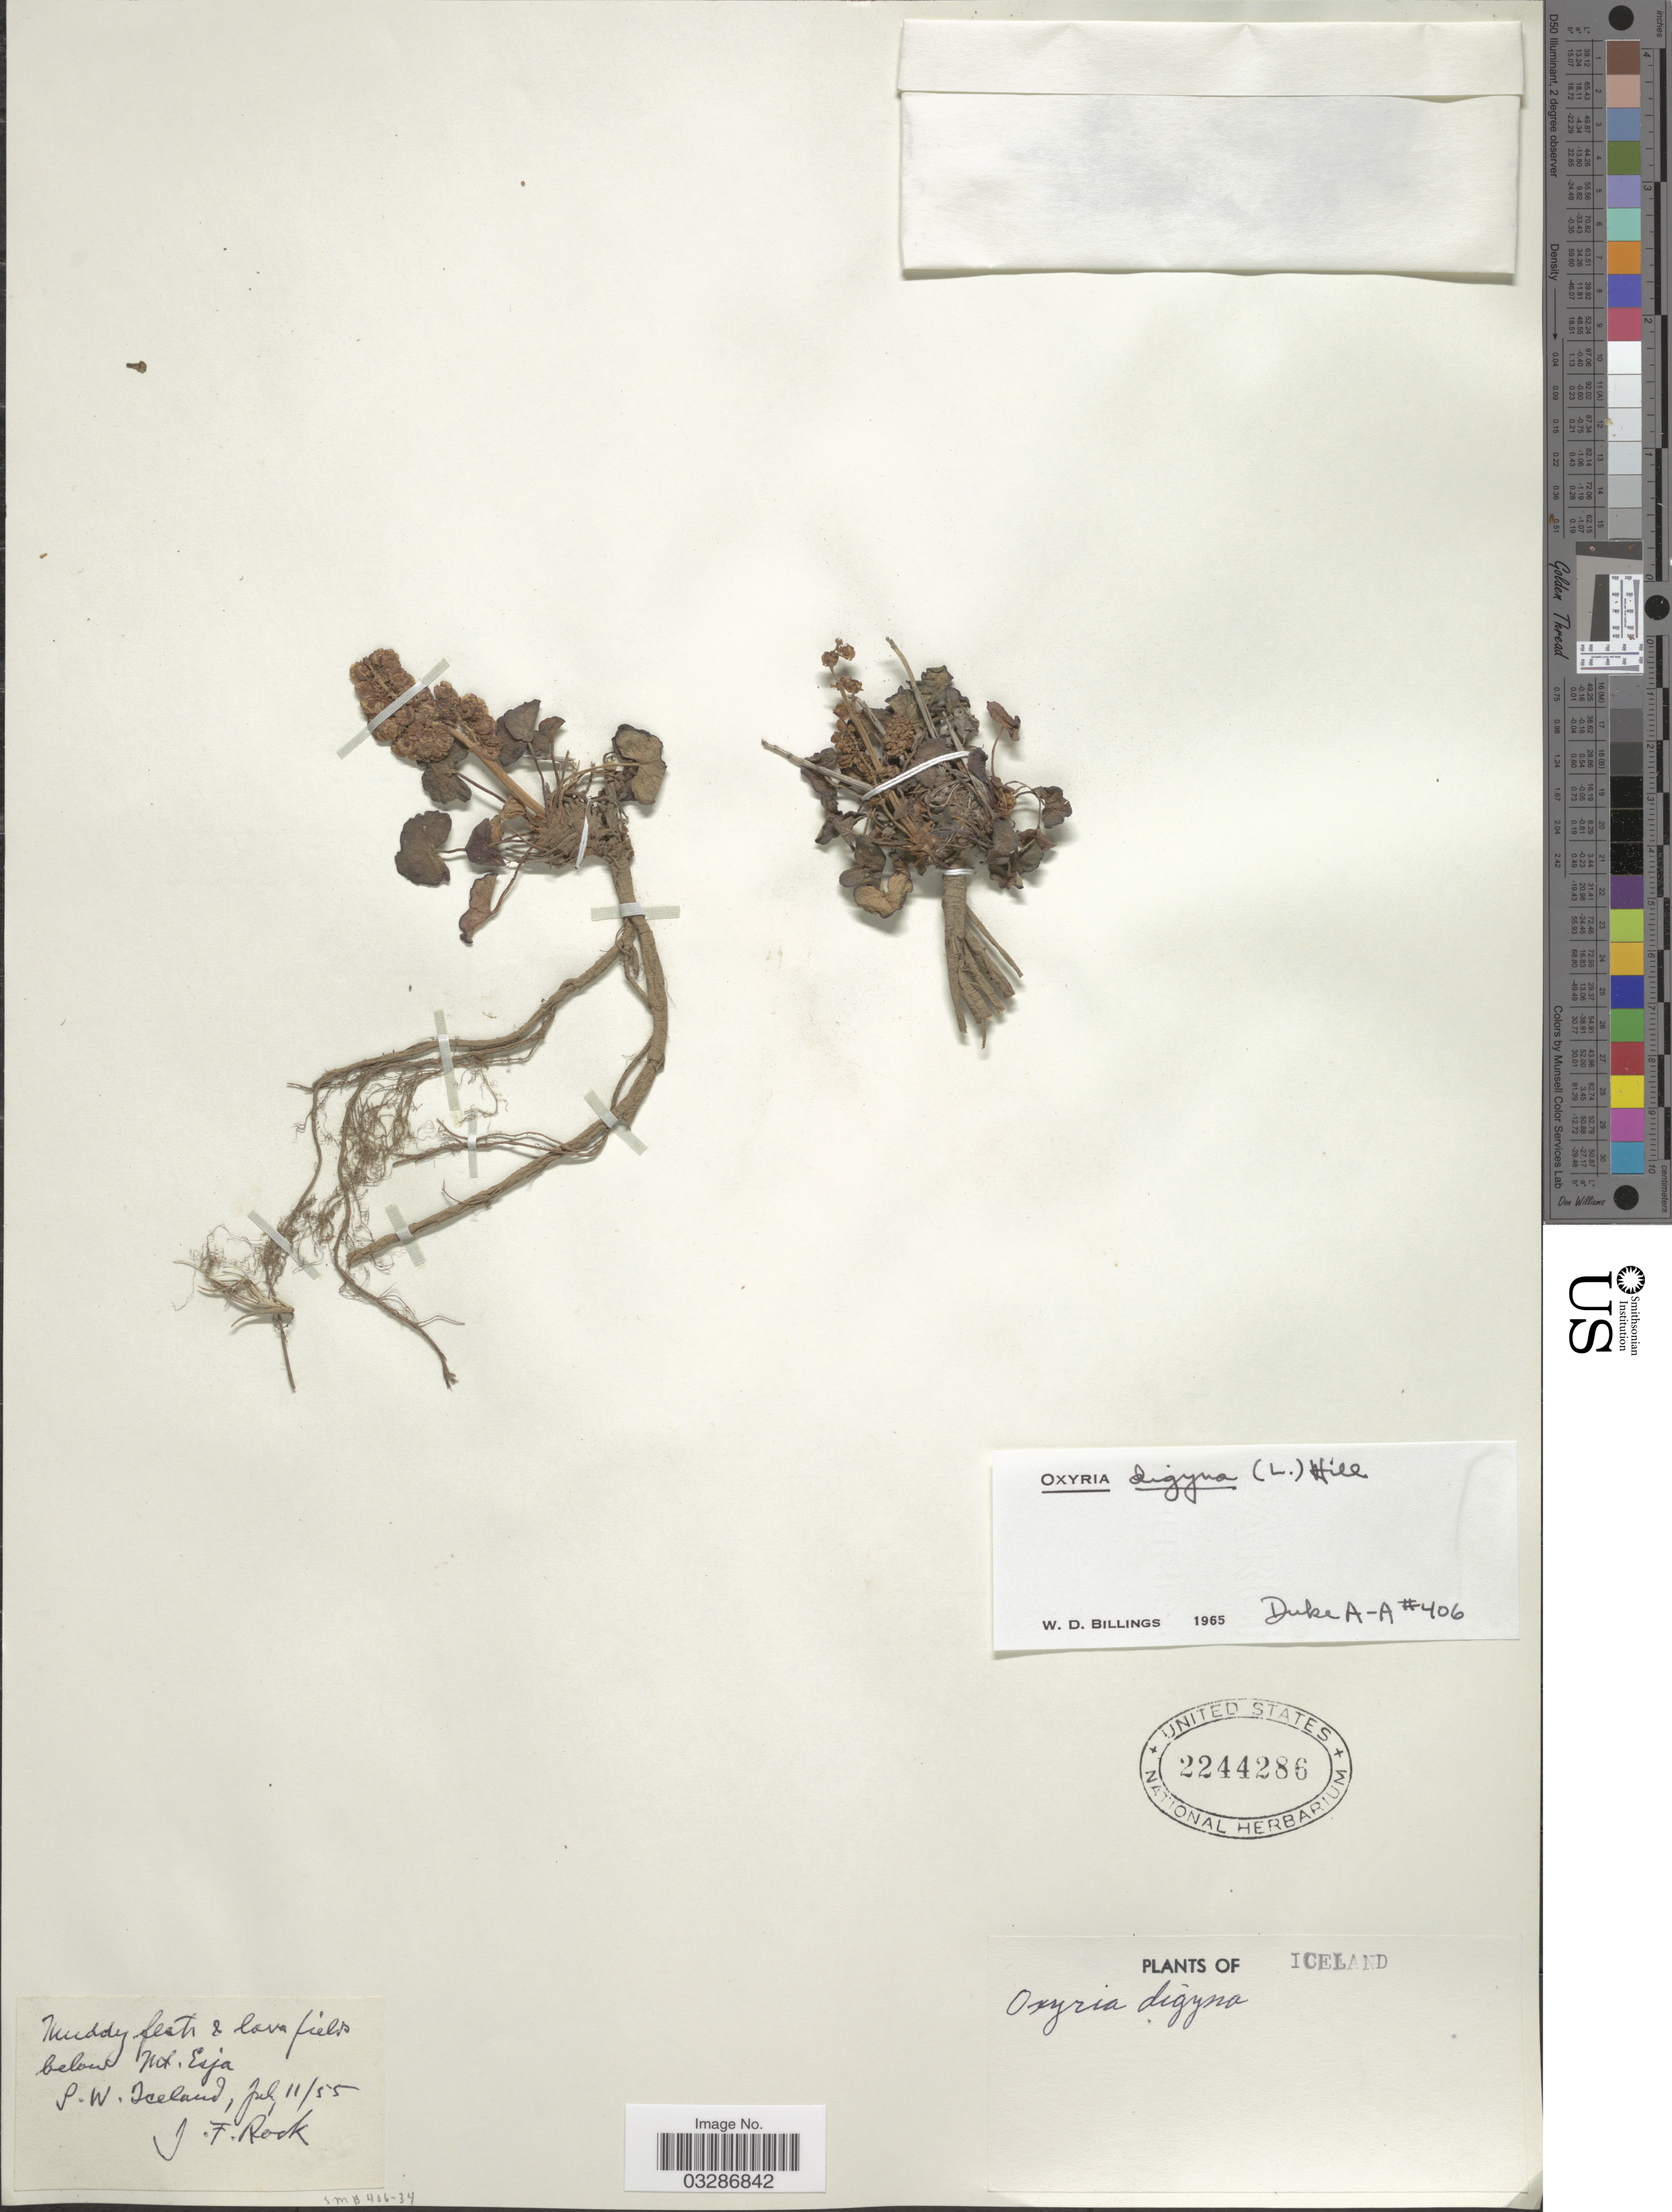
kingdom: Plantae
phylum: Tracheophyta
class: Magnoliopsida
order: Caryophyllales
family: Polygonaceae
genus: Oxyria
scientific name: Oxyria digyna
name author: (L.) Hill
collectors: J. Rock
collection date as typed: Transcribed d/m/y: 11/7/55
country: Iceland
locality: Muddy flats & lava fields below Mt. Esja. S.W. Iceland.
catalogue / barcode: US 2244286